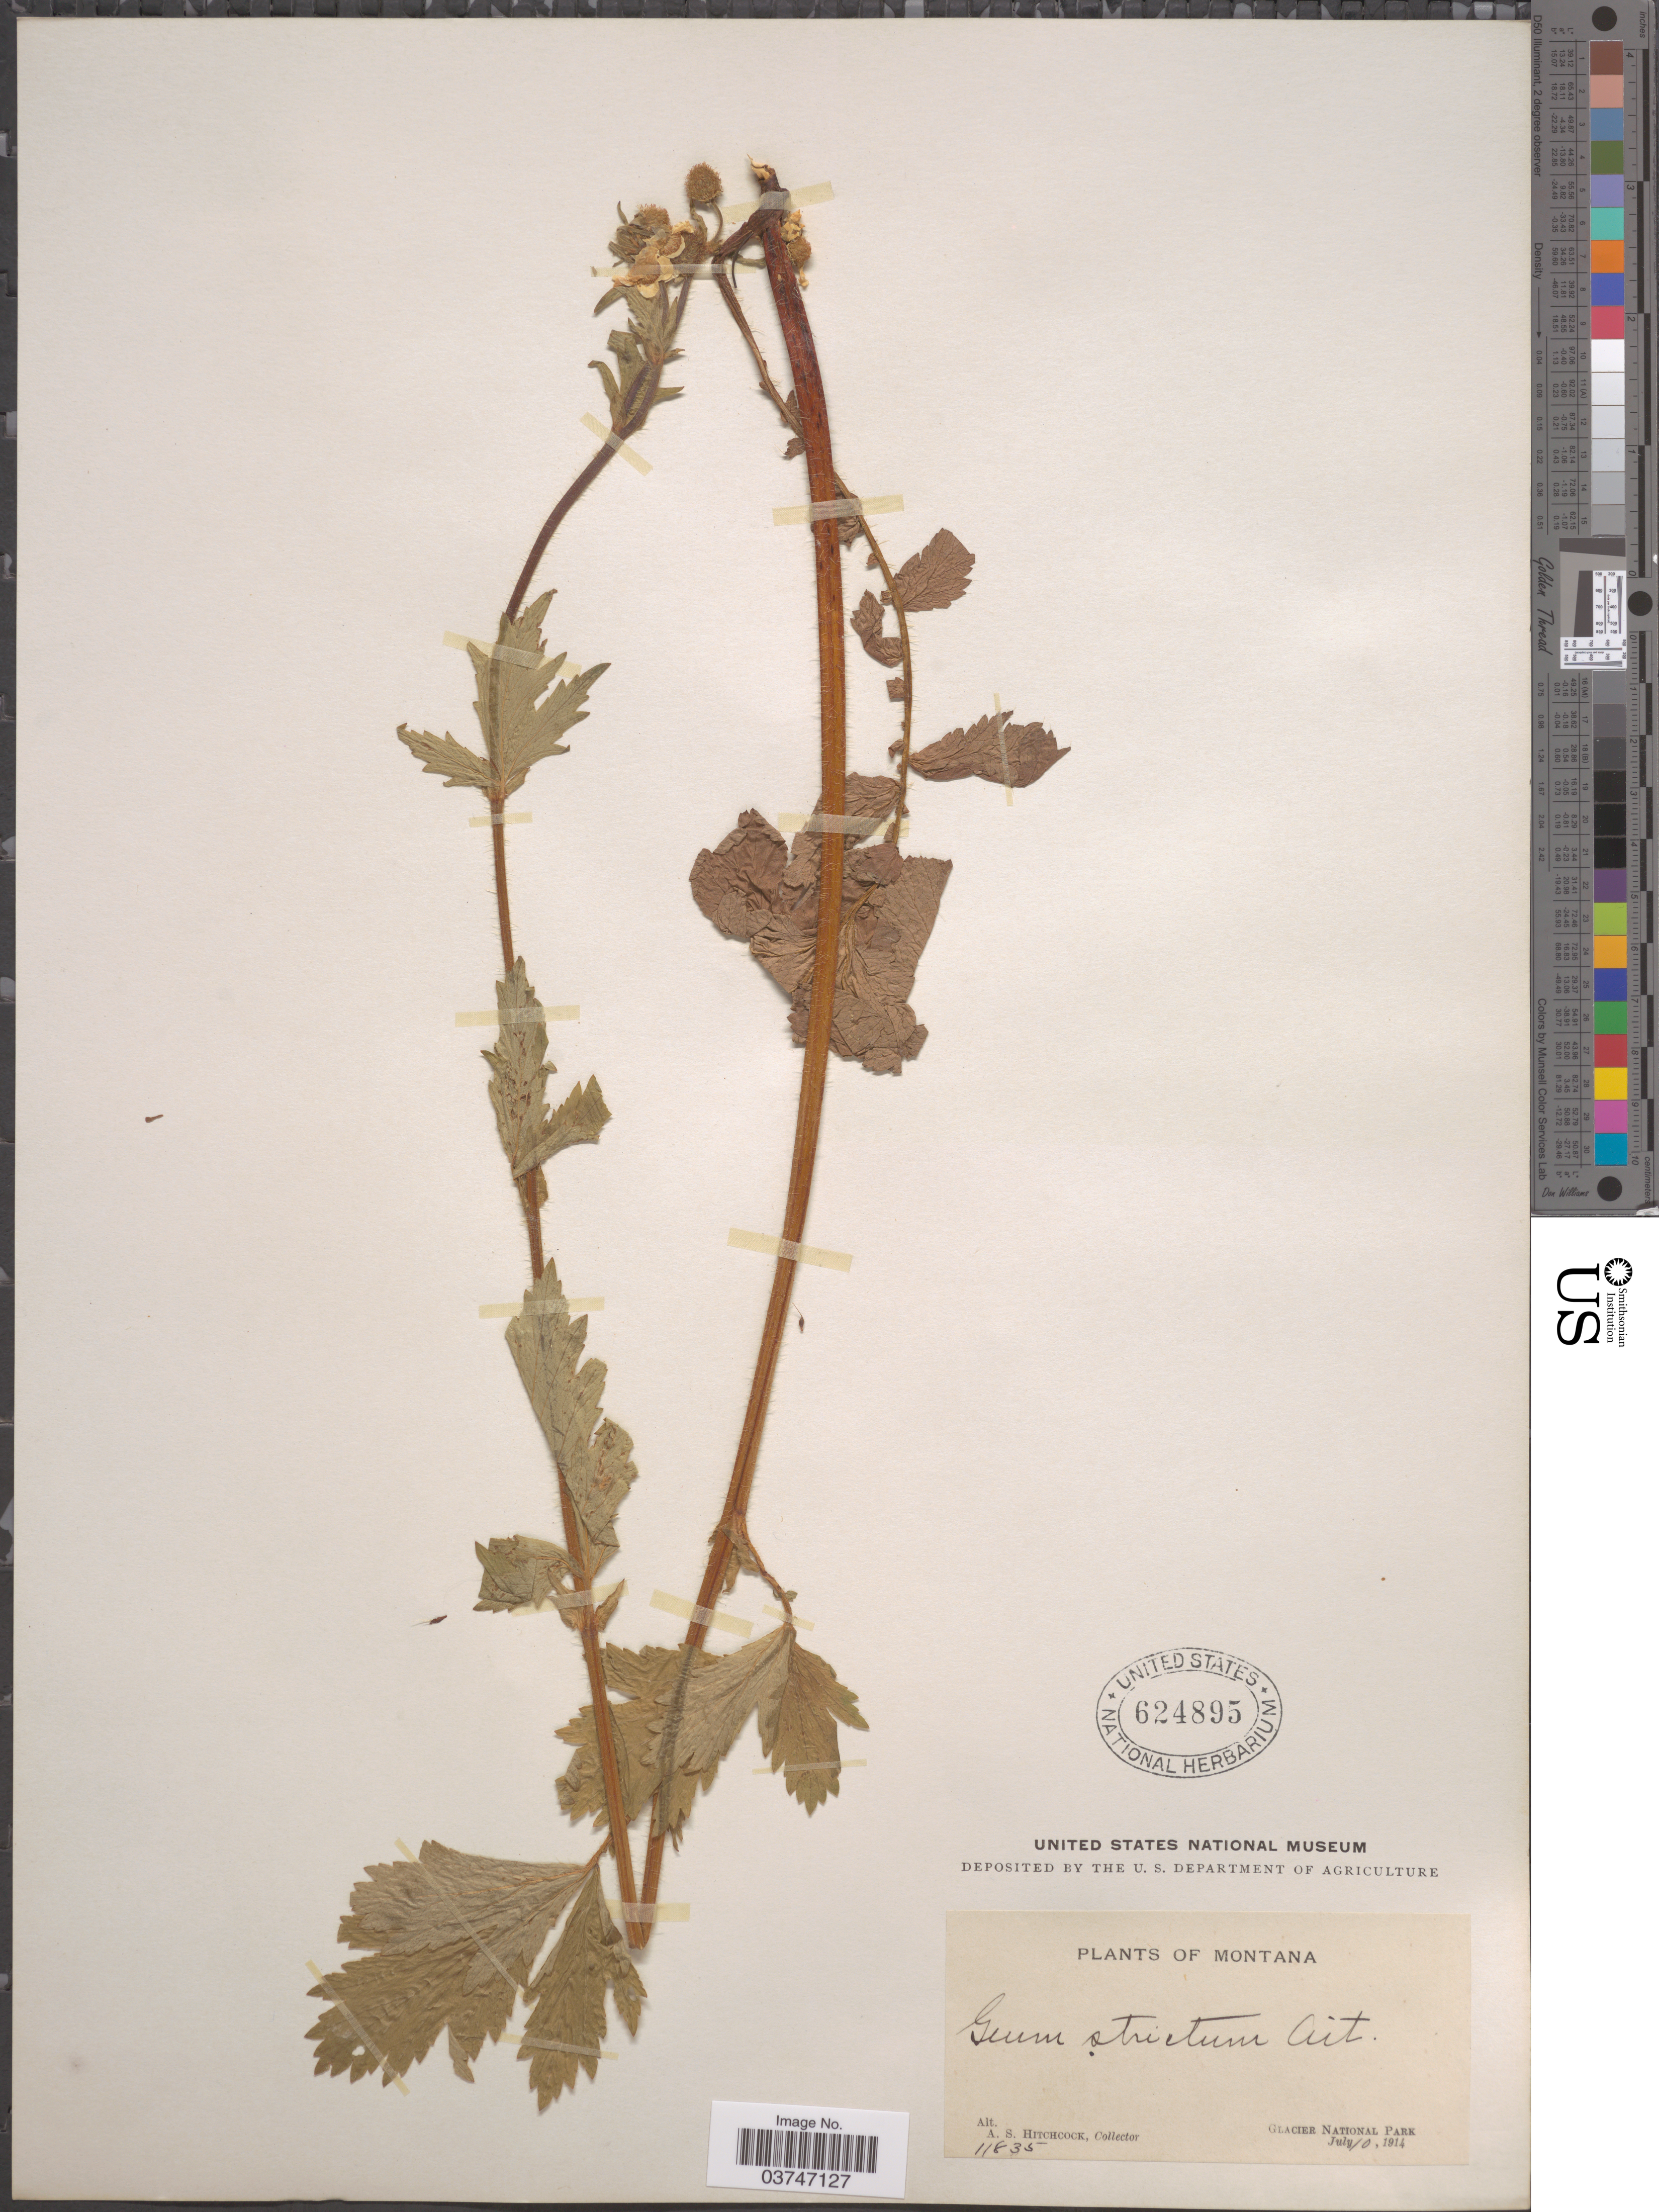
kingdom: Plantae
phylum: Tracheophyta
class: Magnoliopsida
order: Rosales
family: Rosaceae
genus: Geum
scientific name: Geum aleppicum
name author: Jacq.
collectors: A. S. Hitchcock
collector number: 11835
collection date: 1914-07-10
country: United States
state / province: Montana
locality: Glacier National Park.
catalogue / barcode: US 624895